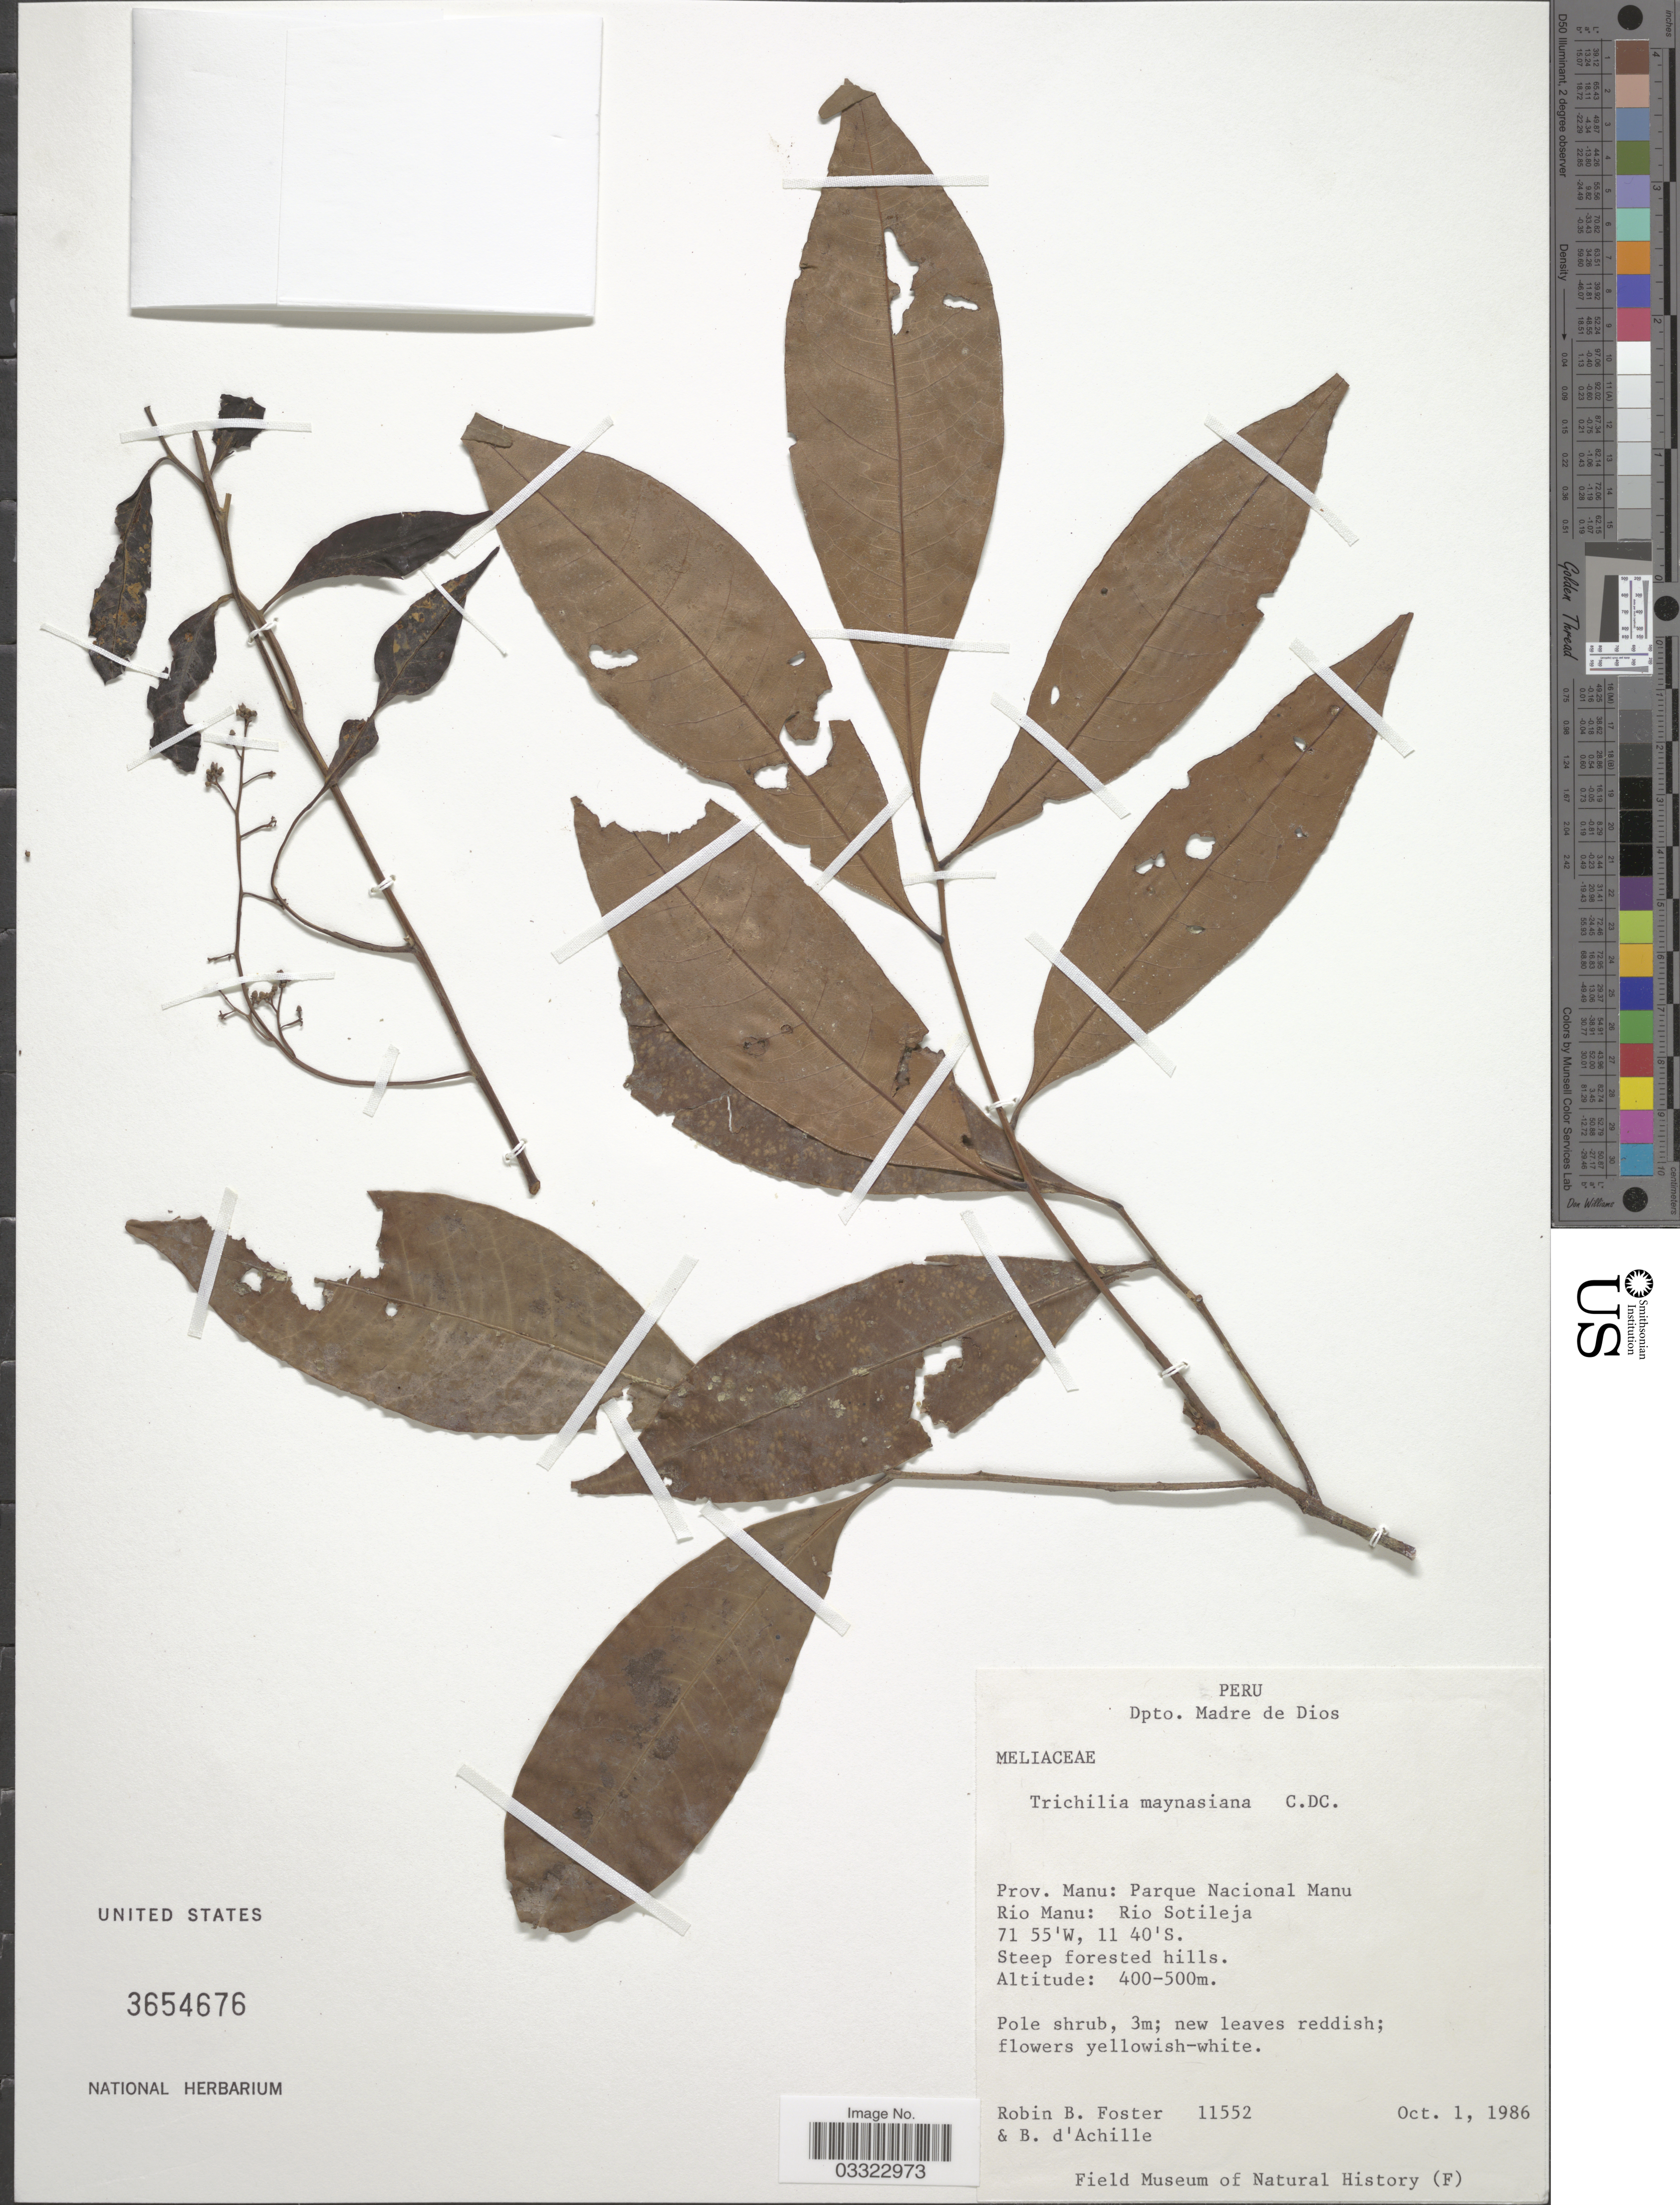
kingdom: Plantae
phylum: Tracheophyta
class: Magnoliopsida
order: Sapindales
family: Meliaceae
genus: Trichilia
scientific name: Trichilia maynasiana subsp. maynasiana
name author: C. DC.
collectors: R. B. Foster & B. d'Achille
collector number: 11552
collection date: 1986-10-01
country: Peru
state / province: Madre de Dios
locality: Dpto. Madre de Dios, Prov. Manu: Parque Nacional Manu, Rio Manu: Rio Sotileja.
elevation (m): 400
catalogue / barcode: US 3654676